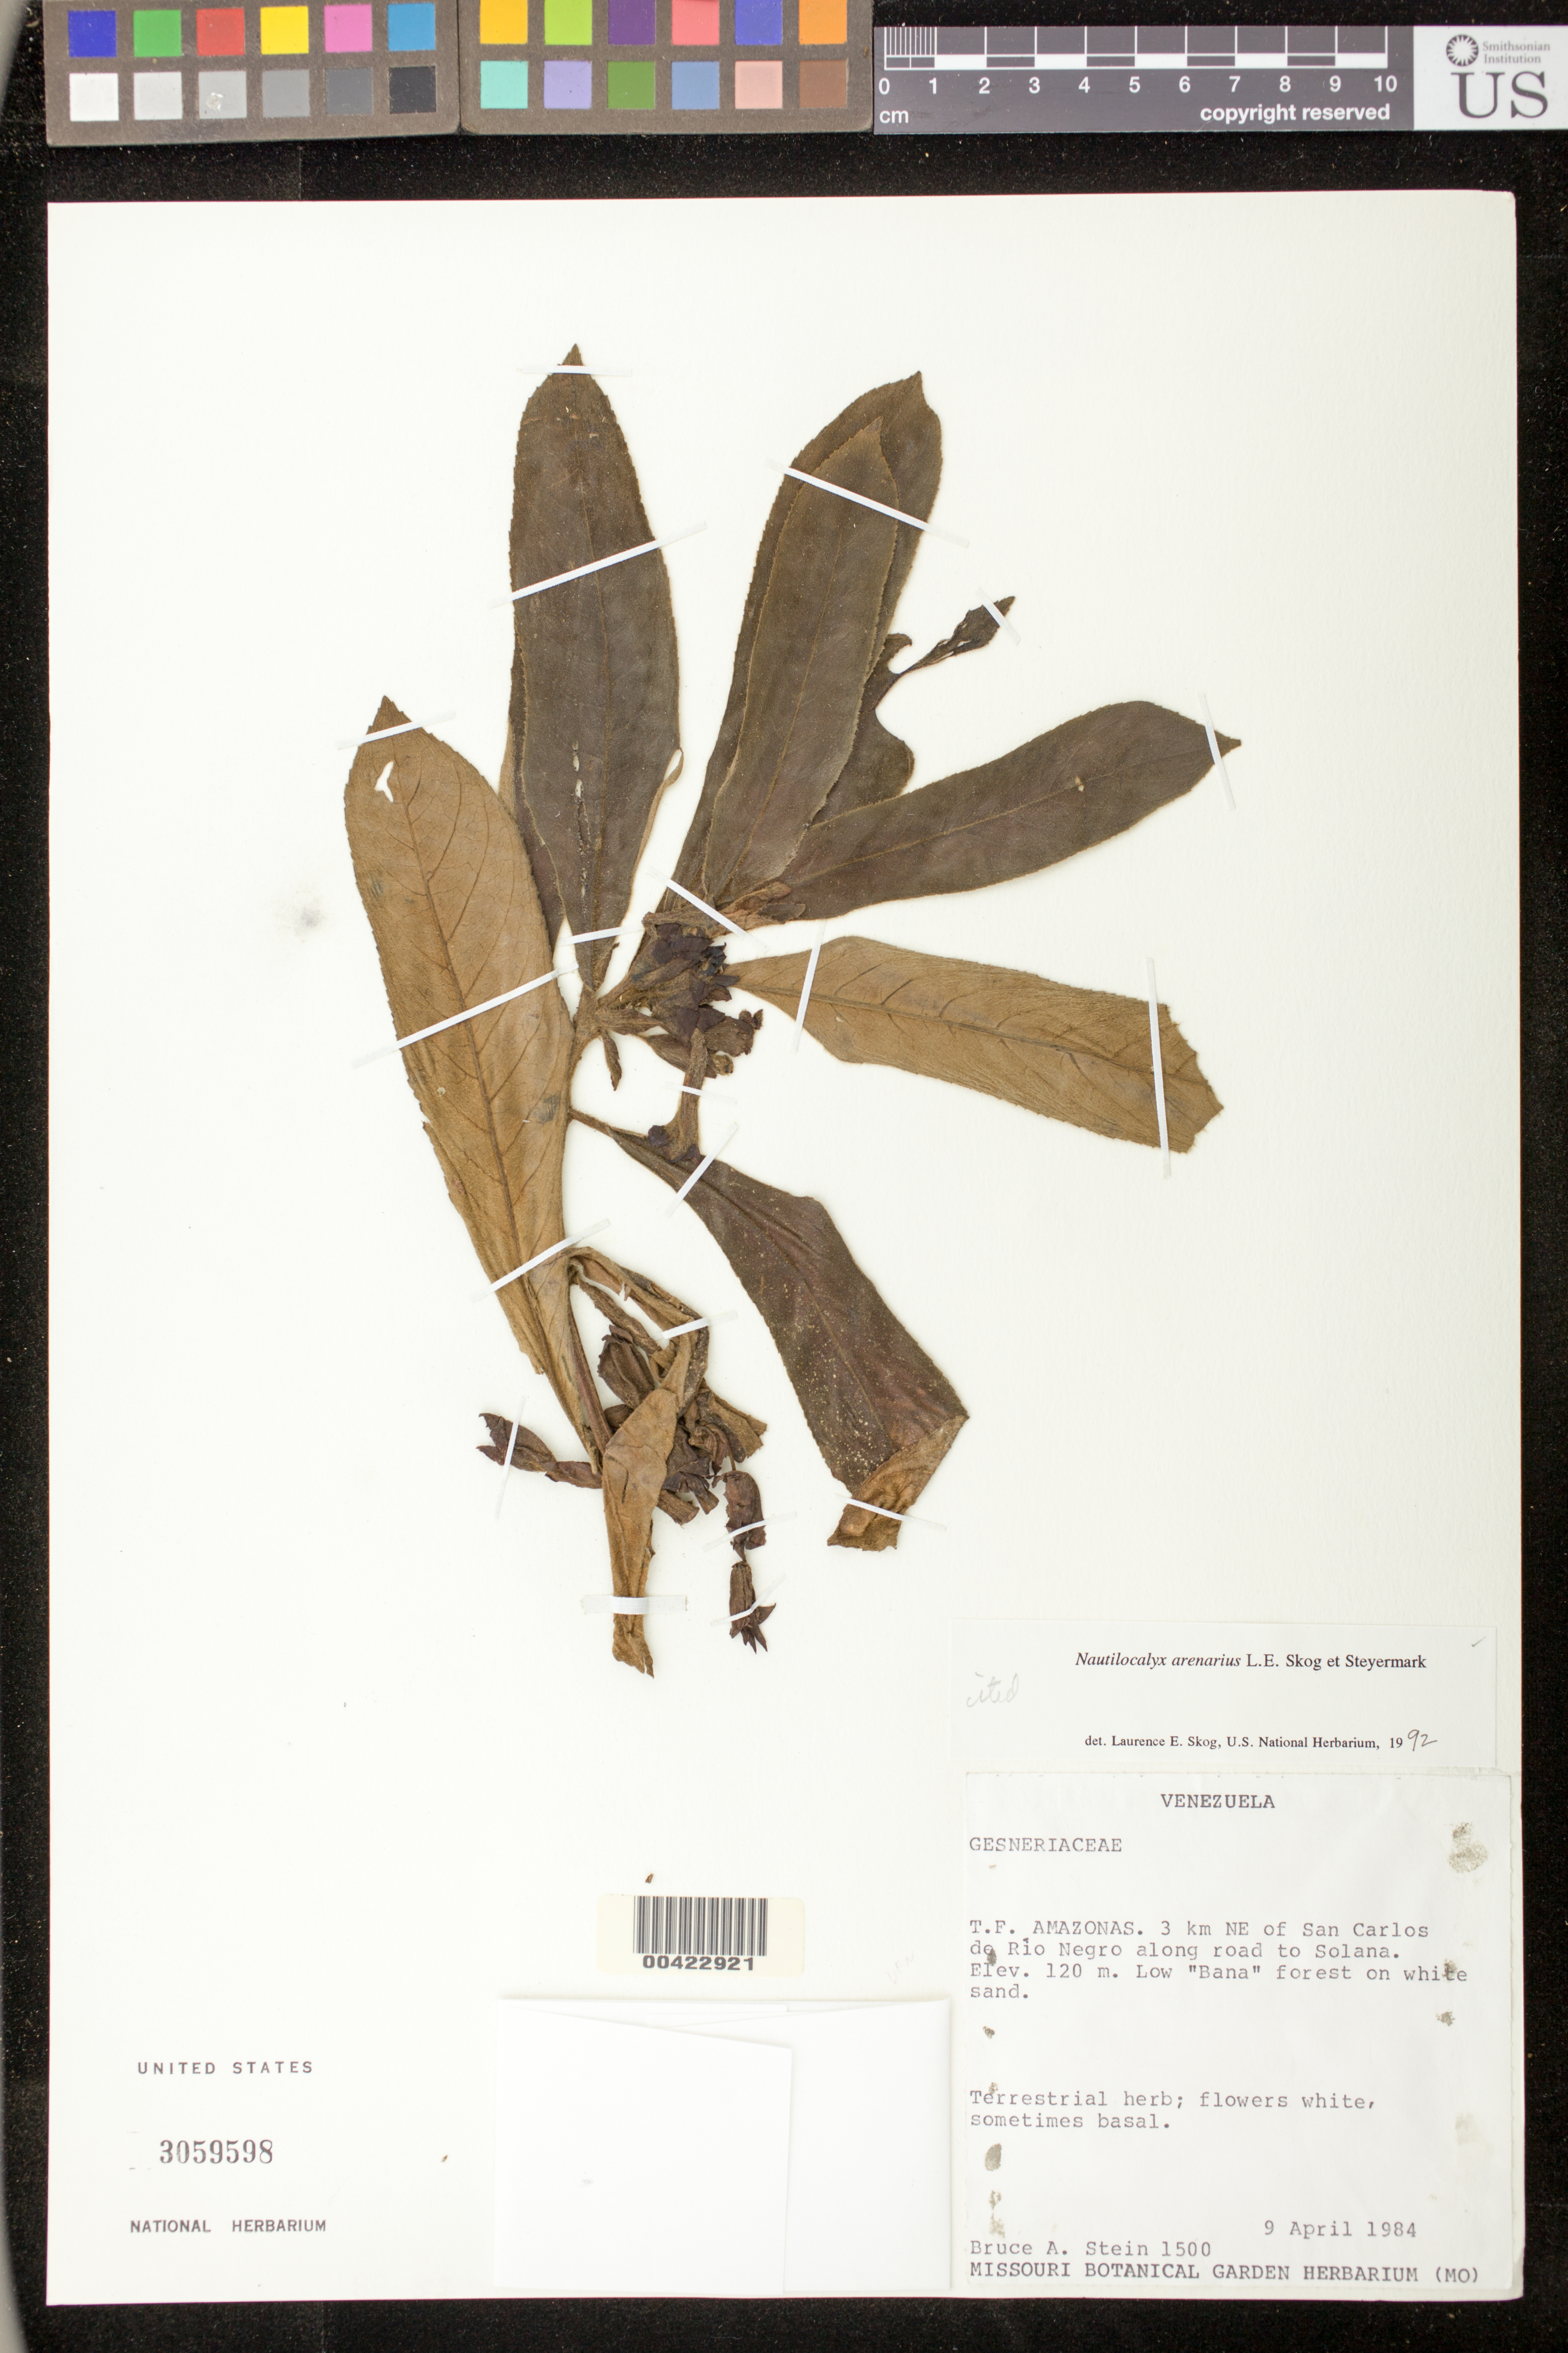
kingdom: Plantae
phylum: Tracheophyta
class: Magnoliopsida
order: Lamiales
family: Gesneriaceae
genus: Nautilocalyx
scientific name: Nautilocalyx arenarius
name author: L.E. Skog & Steyerm.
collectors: B. A. Stein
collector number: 1500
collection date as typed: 09 Apr 1984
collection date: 1984-04-09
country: Venezuela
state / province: Amazonas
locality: NE of San Carlos de Rio Negro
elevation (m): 120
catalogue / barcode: US 3059598